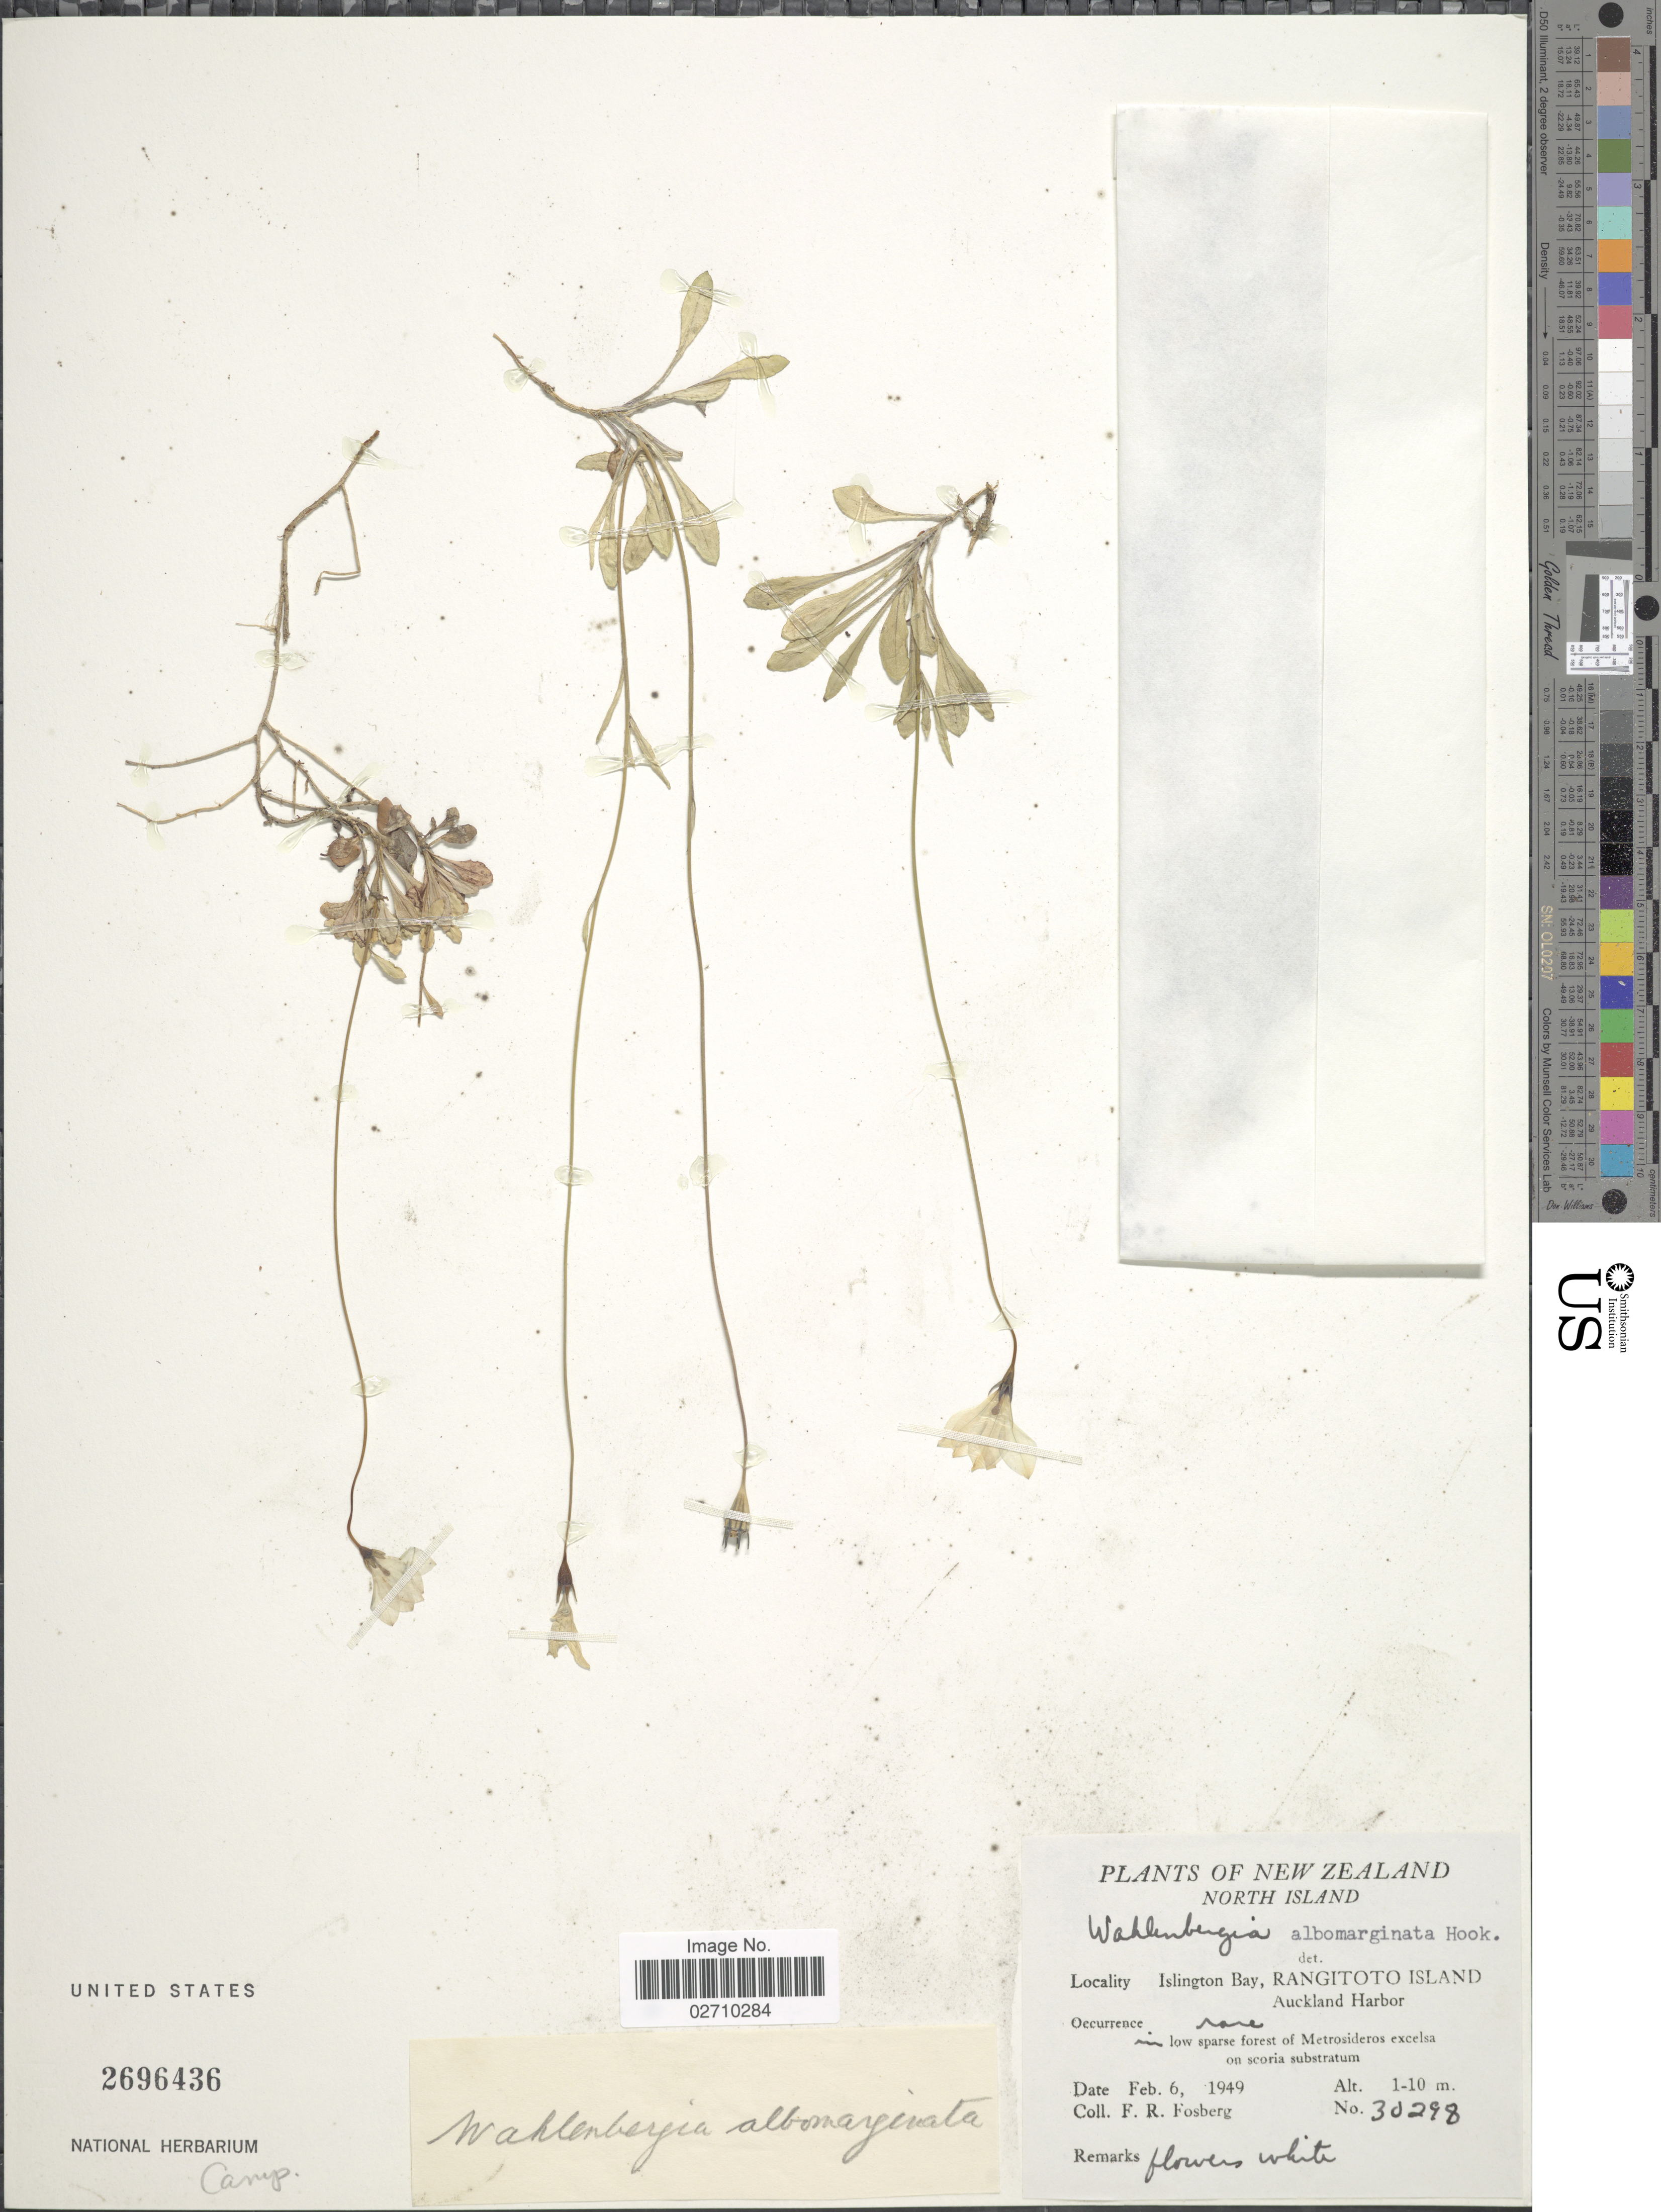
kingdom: Plantae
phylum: Tracheophyta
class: Magnoliopsida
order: Asterales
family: Campanulaceae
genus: Wahlenbergia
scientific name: Wahlenbergia albomarginata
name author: Hook.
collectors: F. R. Fosberg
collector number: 30298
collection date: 1949-02-06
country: New Zealand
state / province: Auckland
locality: North Island. Islington Bay, Rangitoto Island. Auckland Harbor.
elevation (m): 1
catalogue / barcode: US 2696436